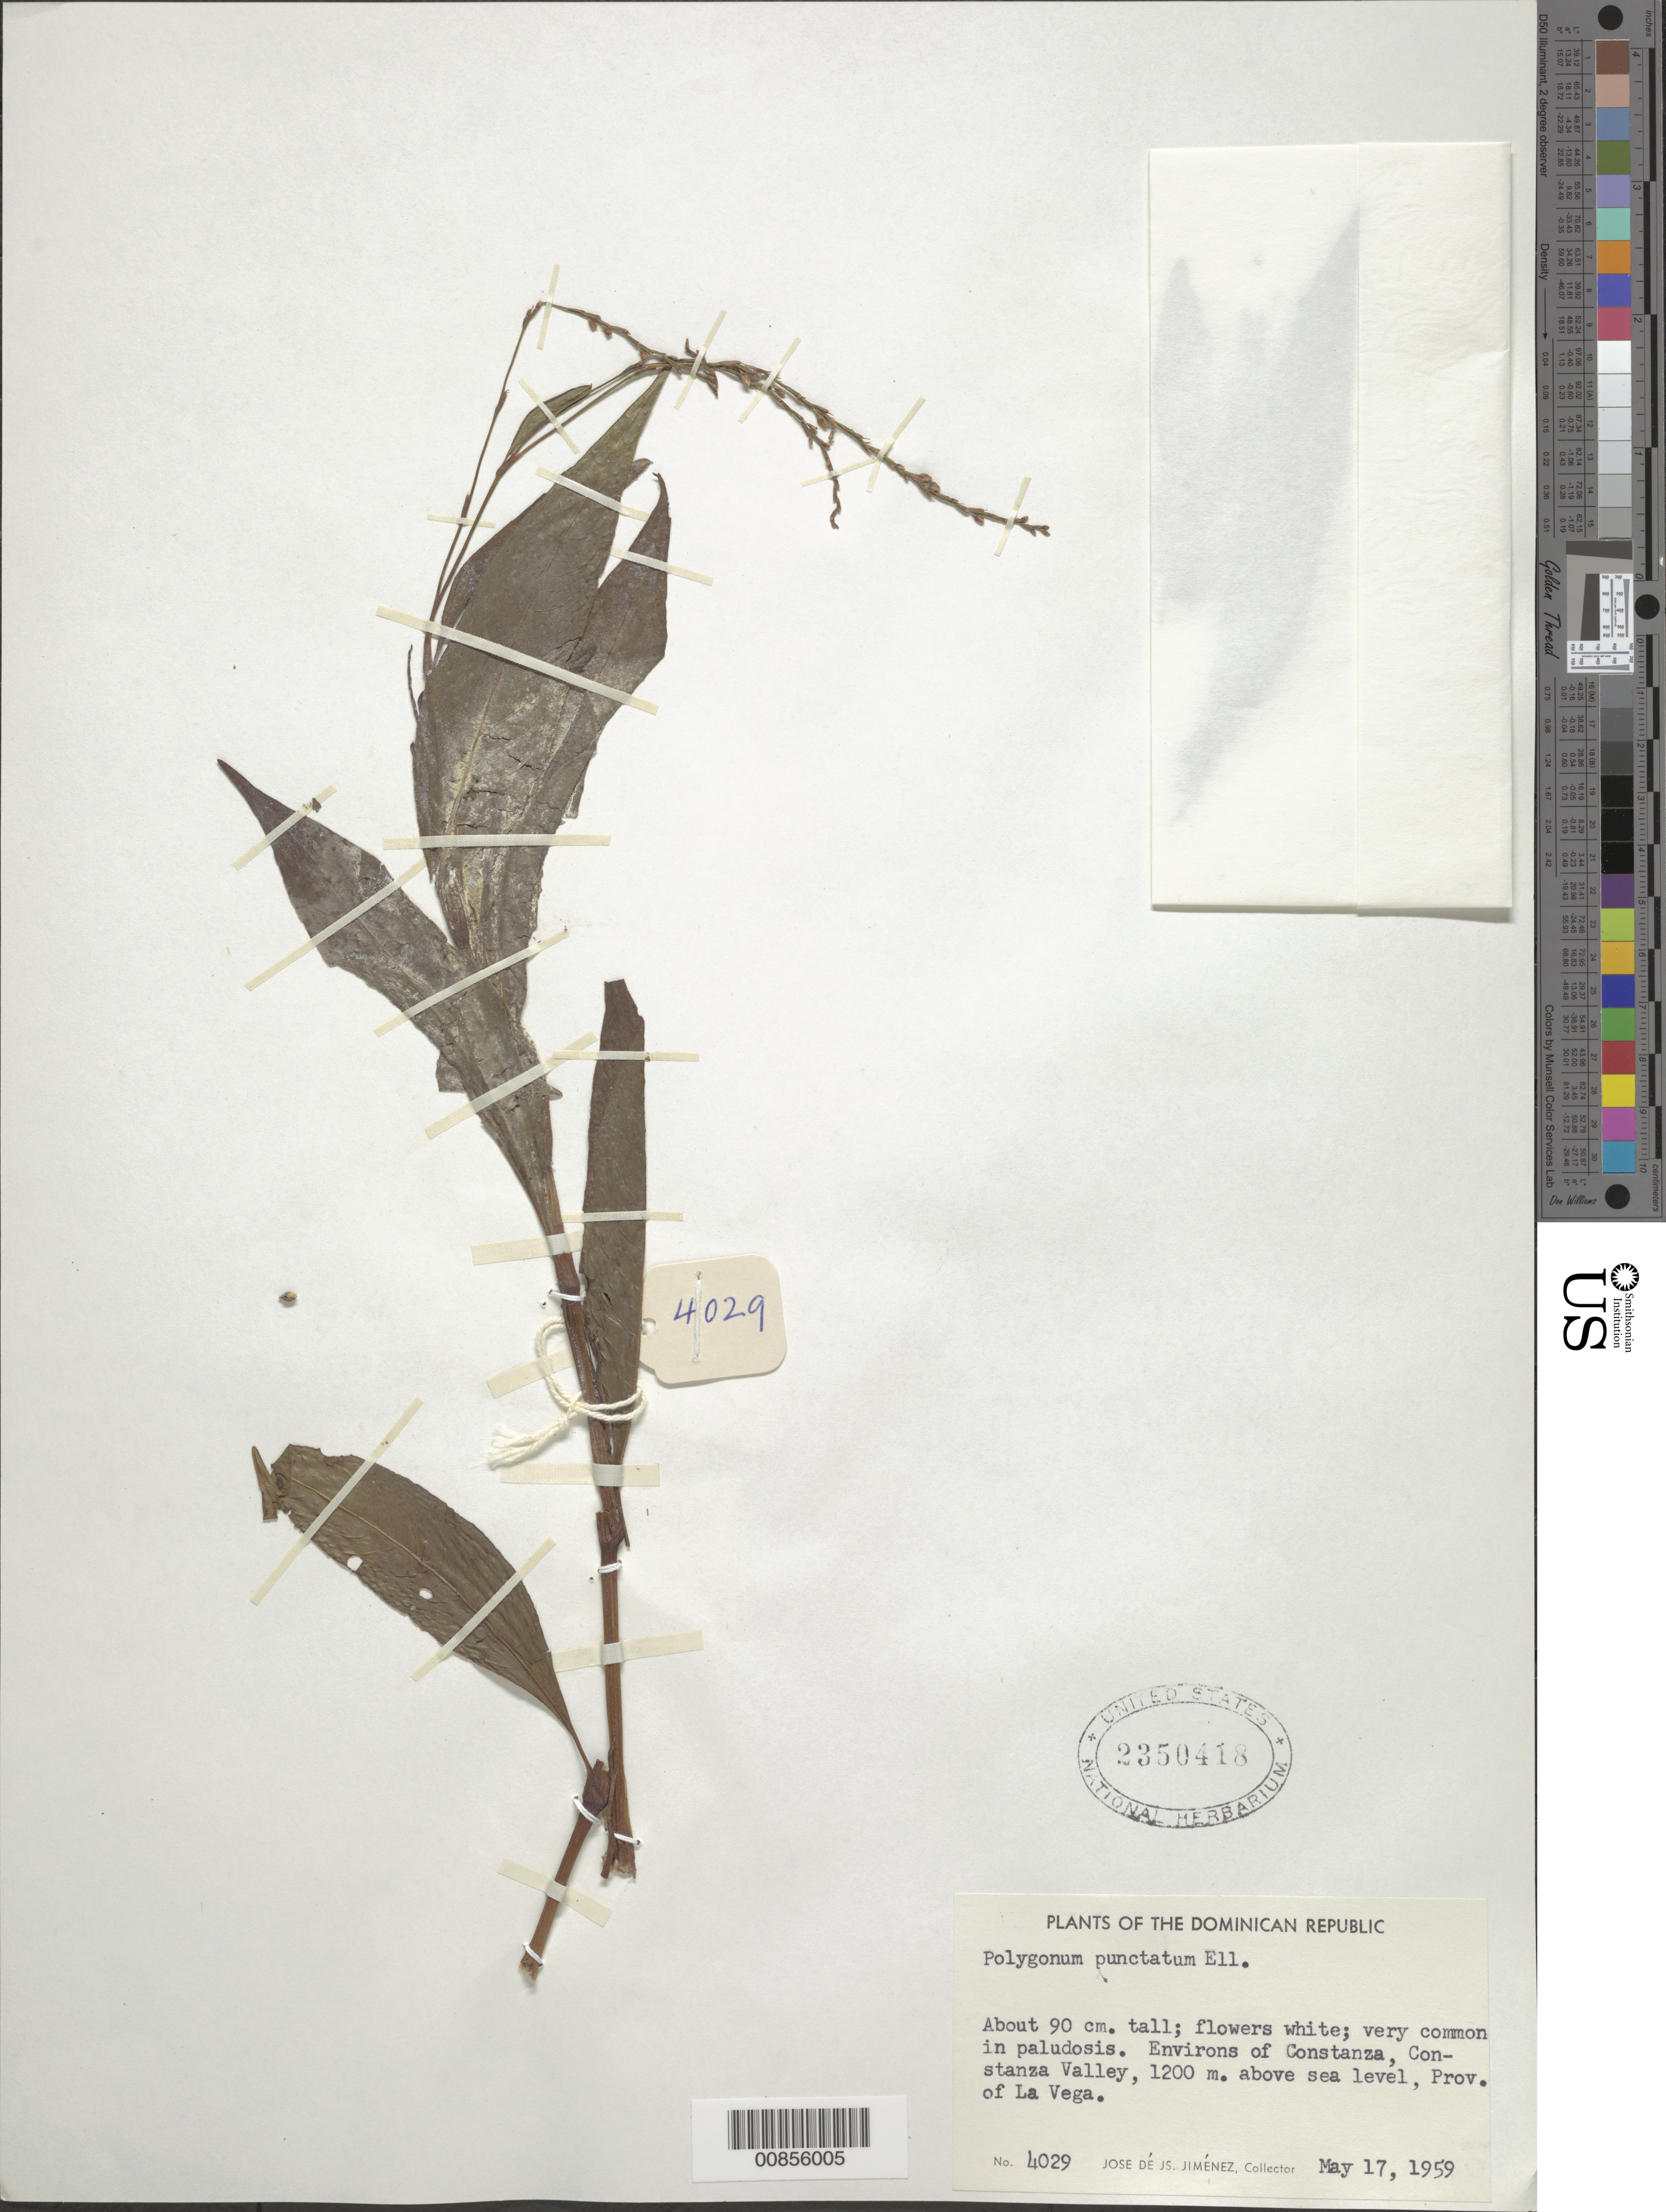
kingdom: Plantae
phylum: Tracheophyta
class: Magnoliopsida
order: Caryophyllales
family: Polygonaceae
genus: Polygonum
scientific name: Polygonum punctatum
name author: Elliott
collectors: J. J. Jiménez Almonte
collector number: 4029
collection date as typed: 17 May 1959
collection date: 1959-05-17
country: Dominican Republic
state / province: La Vega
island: Hispaniola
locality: Environs of Constanza, Constanza Valley.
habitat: Very common in paludosis.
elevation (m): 1200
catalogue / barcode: US 2350418